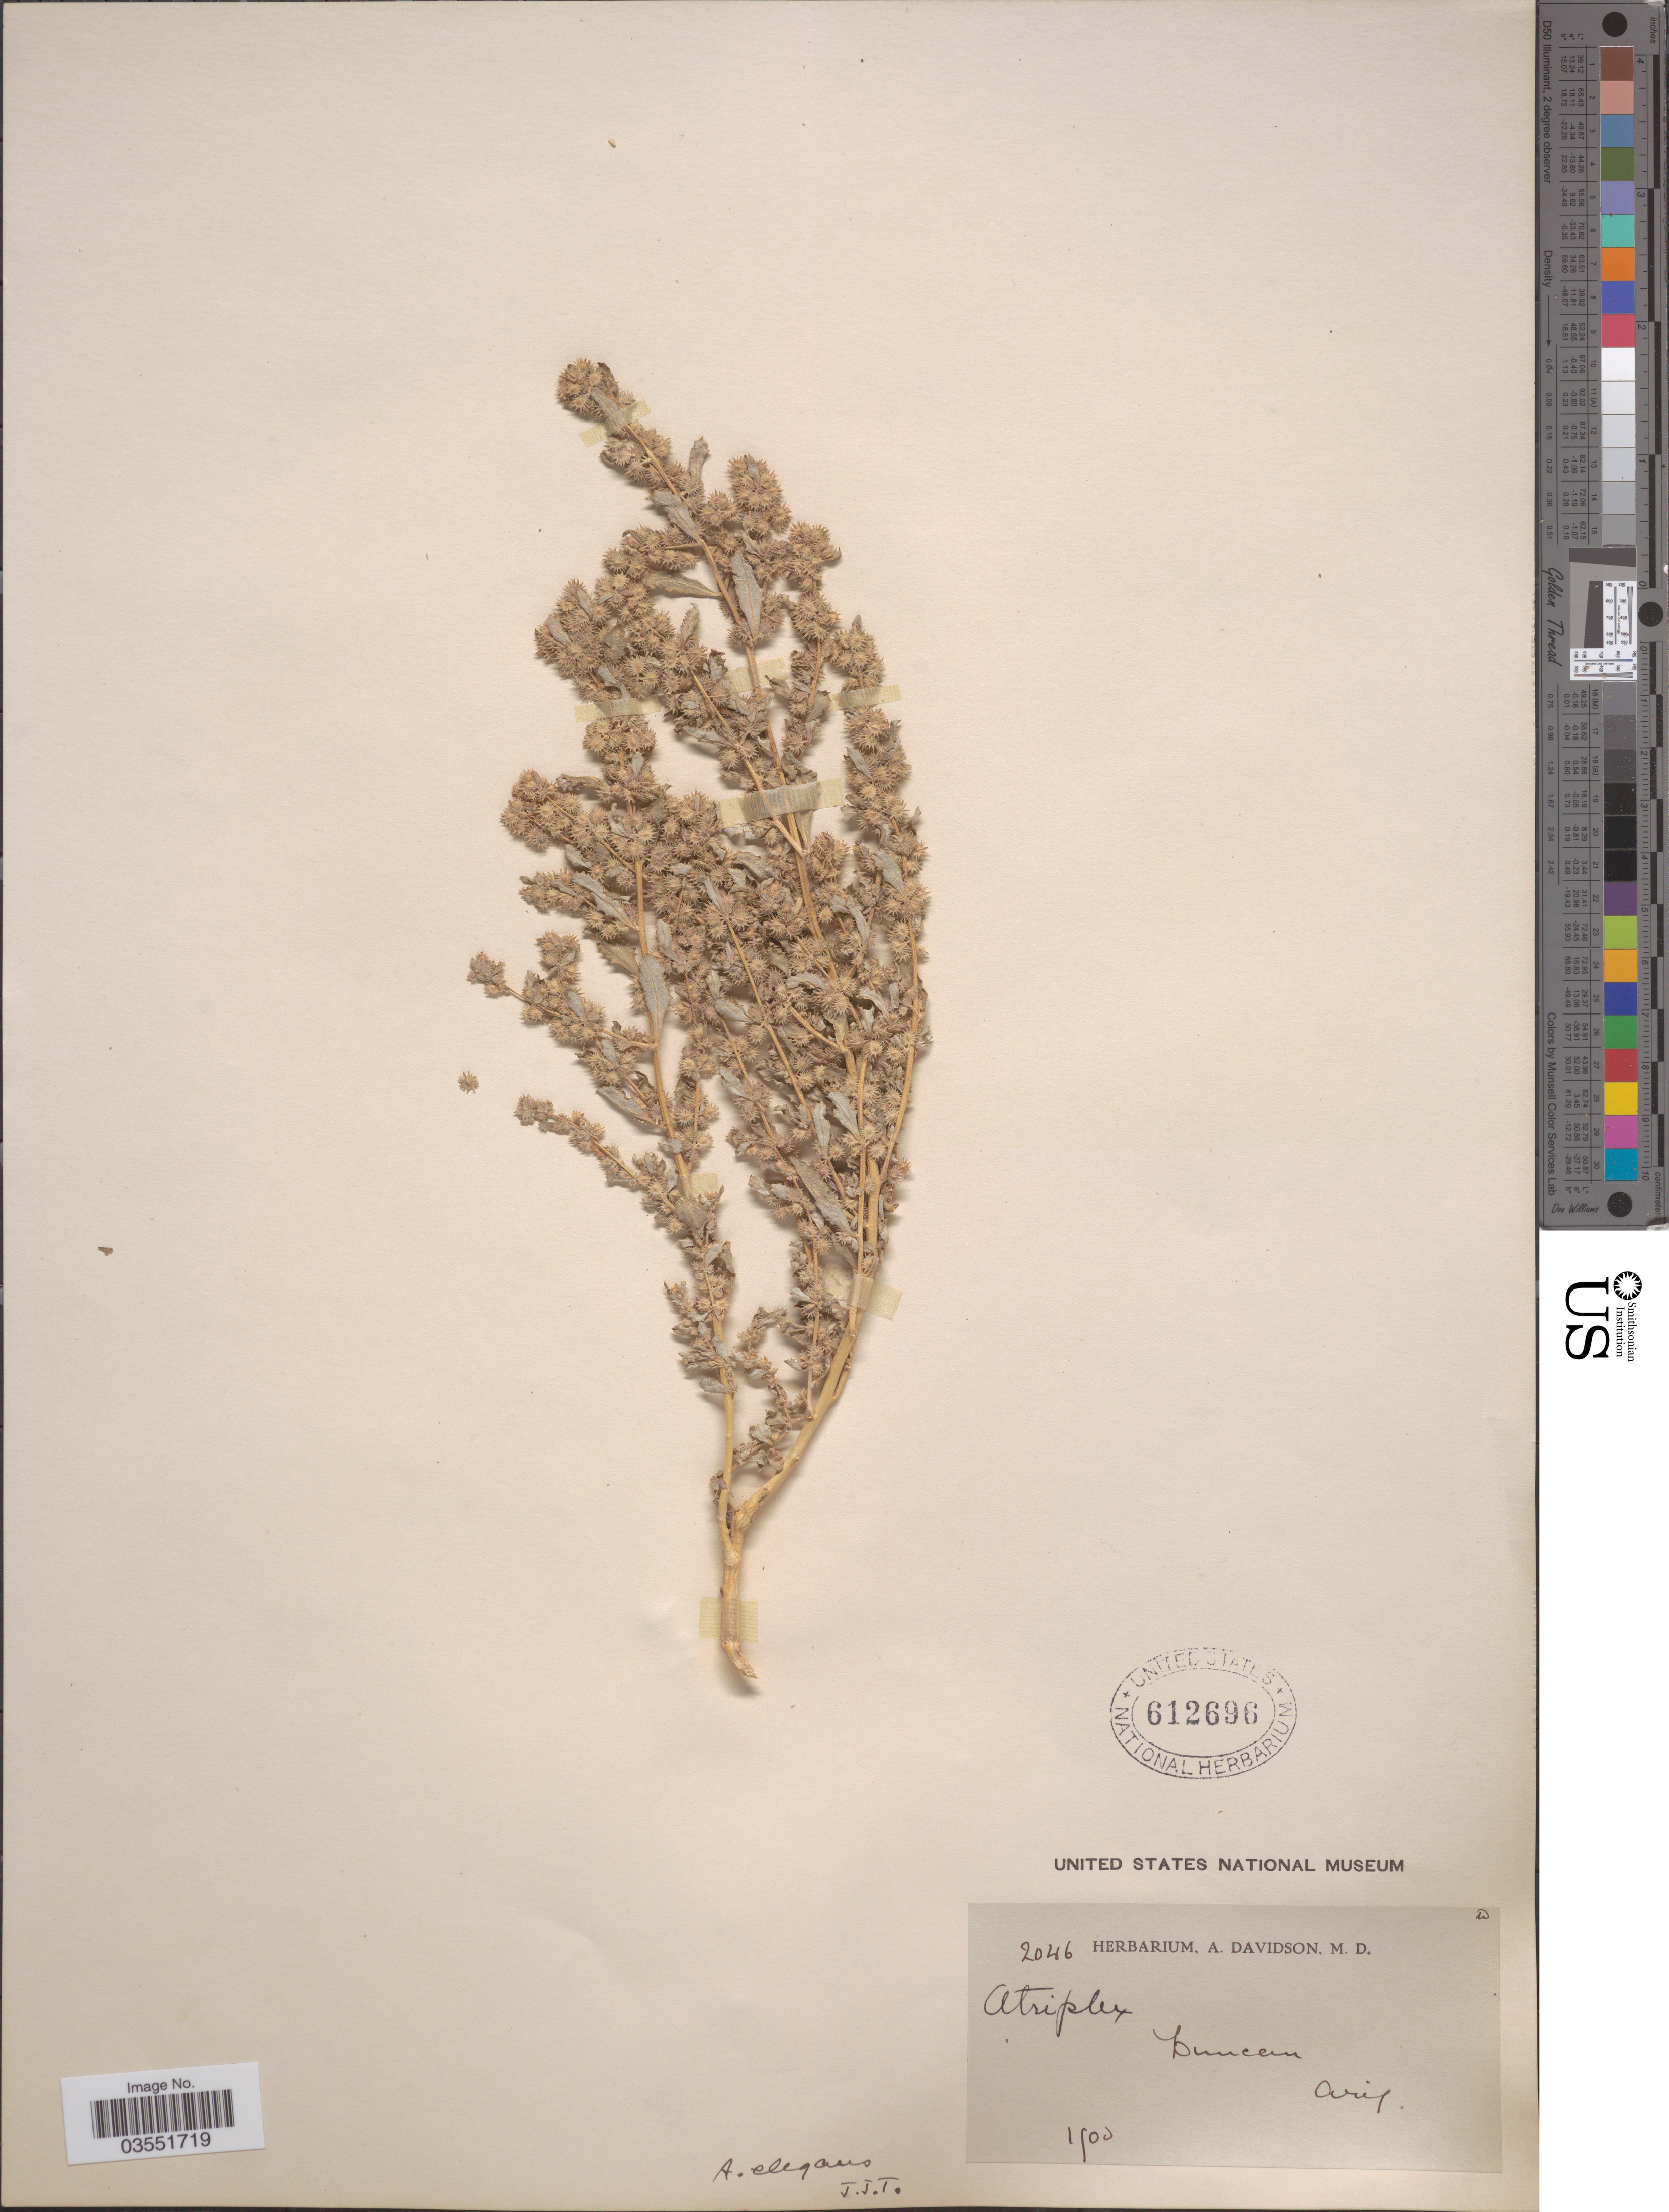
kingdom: Plantae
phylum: Tracheophyta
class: Magnoliopsida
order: Caryophyllales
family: Amaranthaceae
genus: Atriplex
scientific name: Atriplex elegans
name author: (Moq.) D. Dietr.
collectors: ex herb. A. Davidson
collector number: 2046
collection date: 1900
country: United States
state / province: Arizona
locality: Juneau.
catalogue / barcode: US 612696